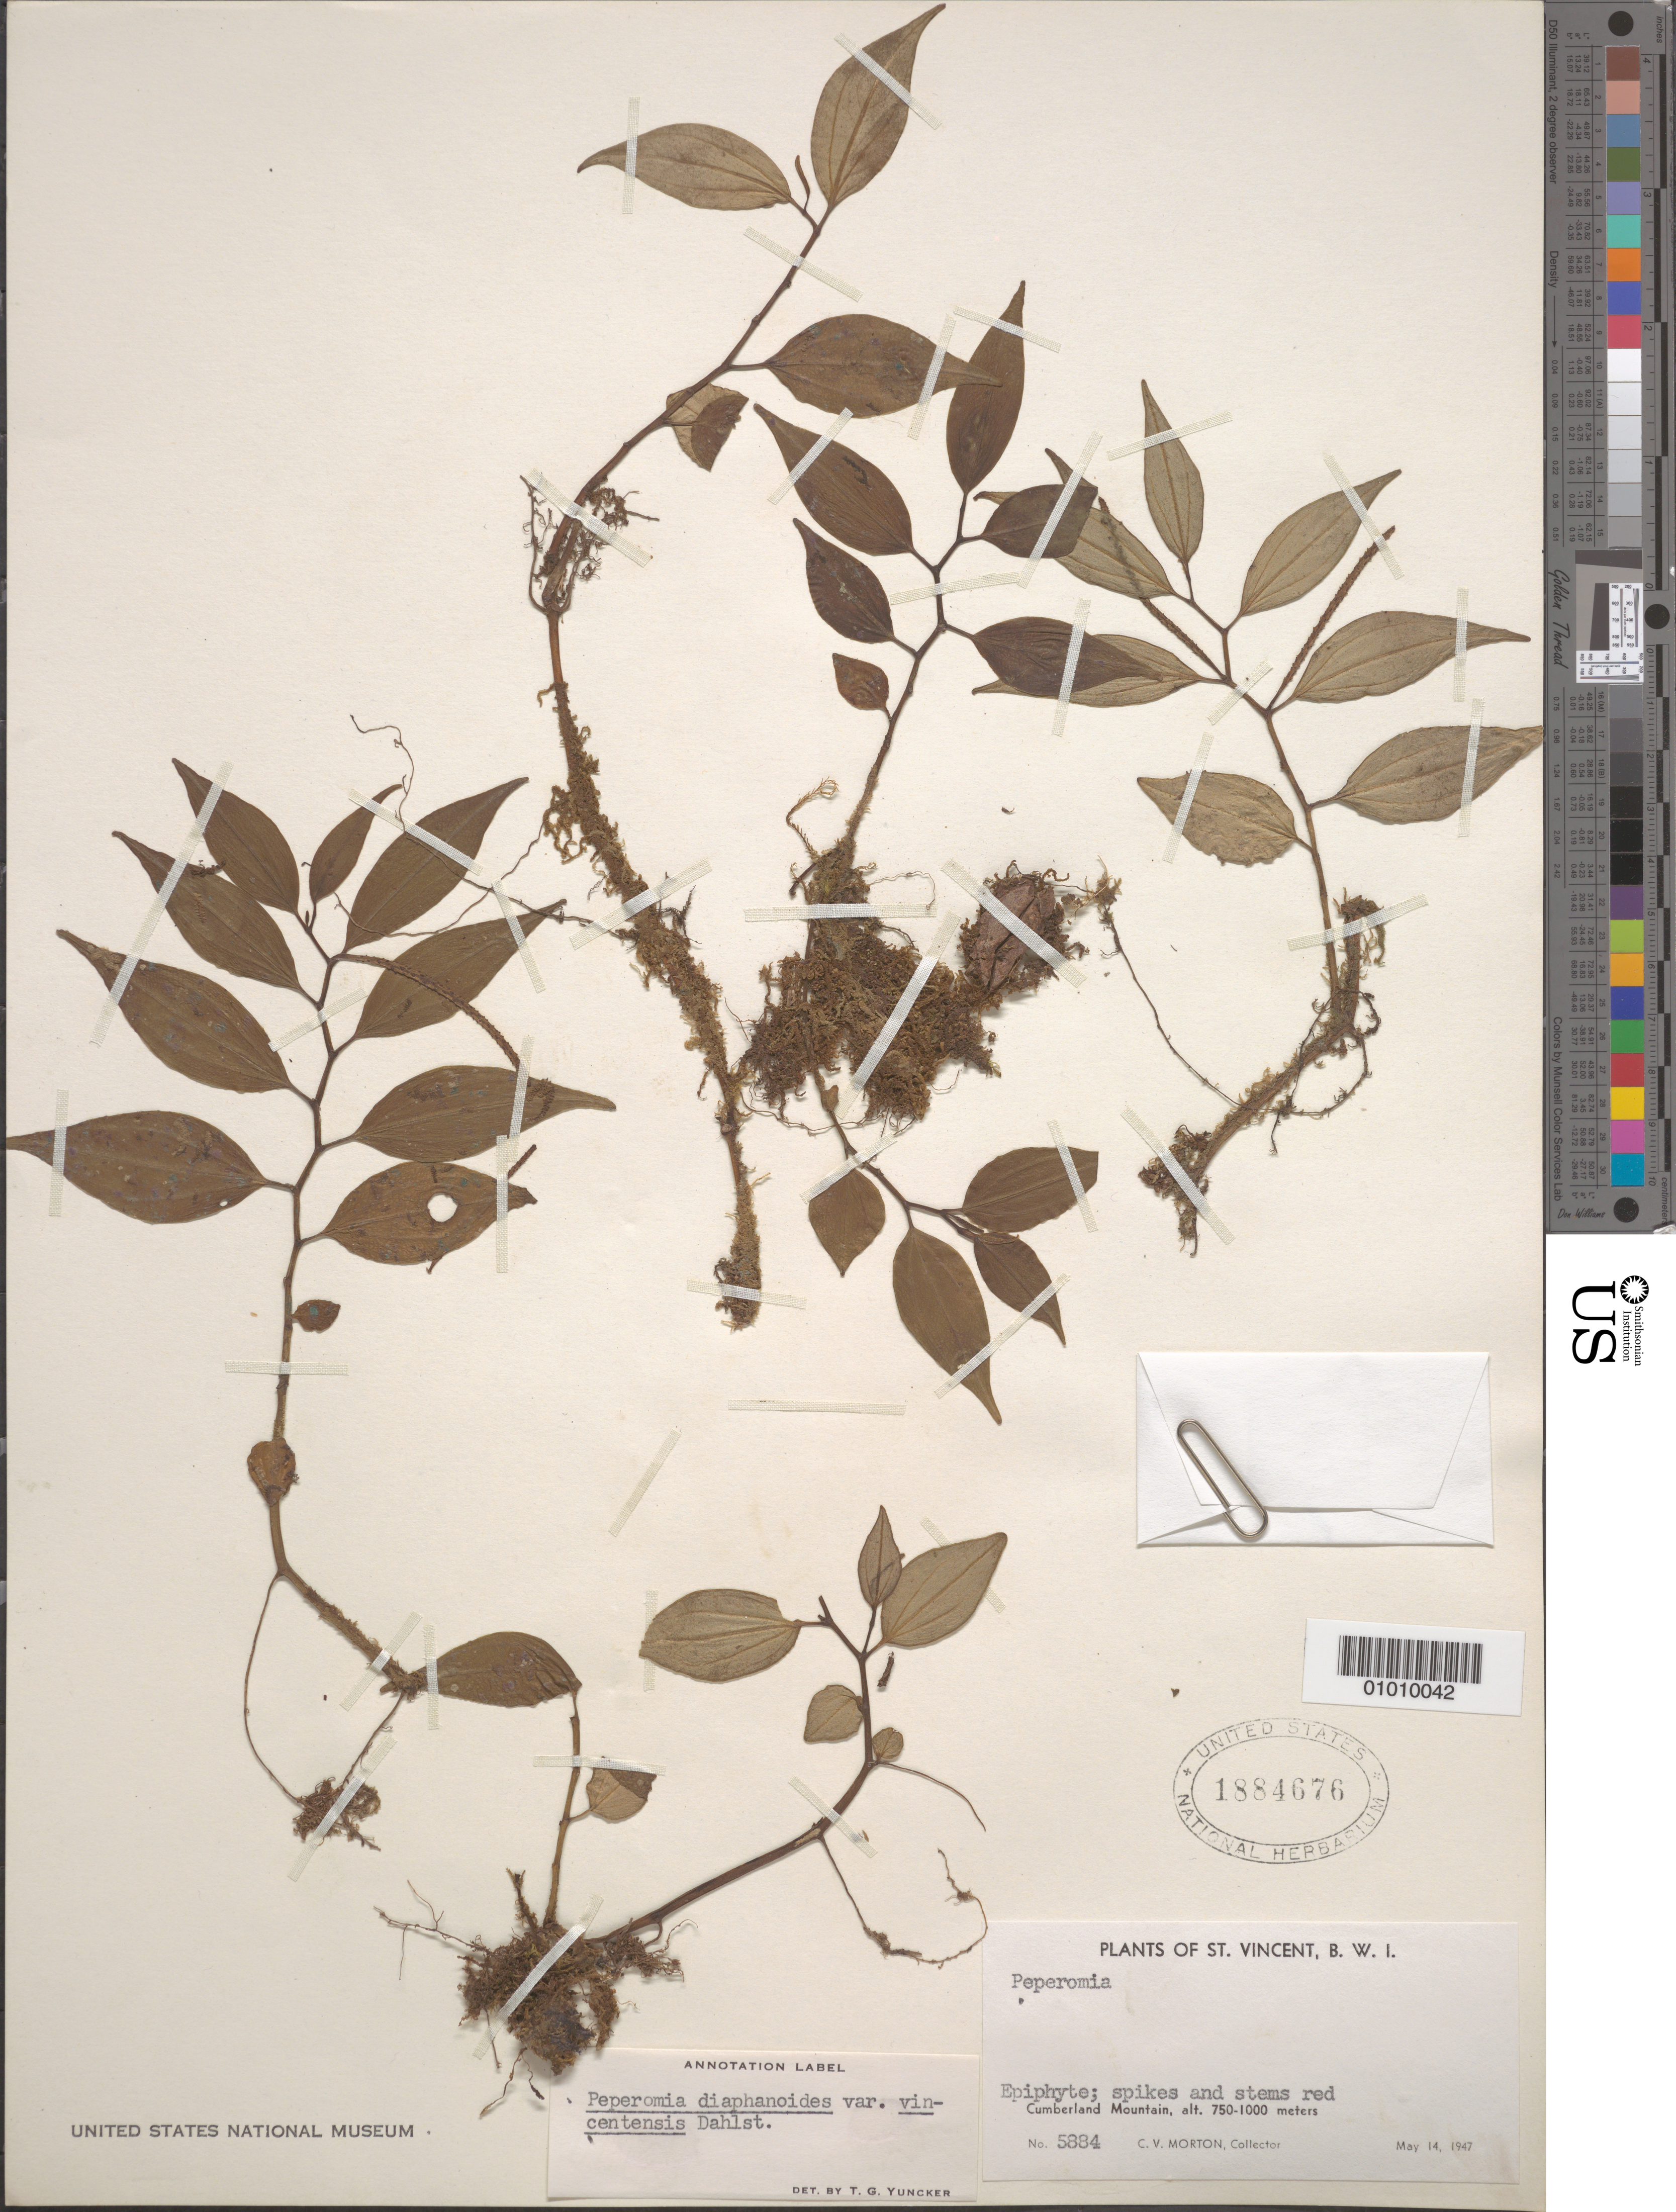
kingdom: Plantae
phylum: Tracheophyta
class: Magnoliopsida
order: Piperales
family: Piperaceae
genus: Peperomia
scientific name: Peperomia diaphanoides var. vincentensis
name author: Dahlst.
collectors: C. V. Morton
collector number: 5884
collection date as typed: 14 May 1947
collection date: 1947-05-14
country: St. Vincent - Grenadines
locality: Cumberland Mountains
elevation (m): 750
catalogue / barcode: US 1884676